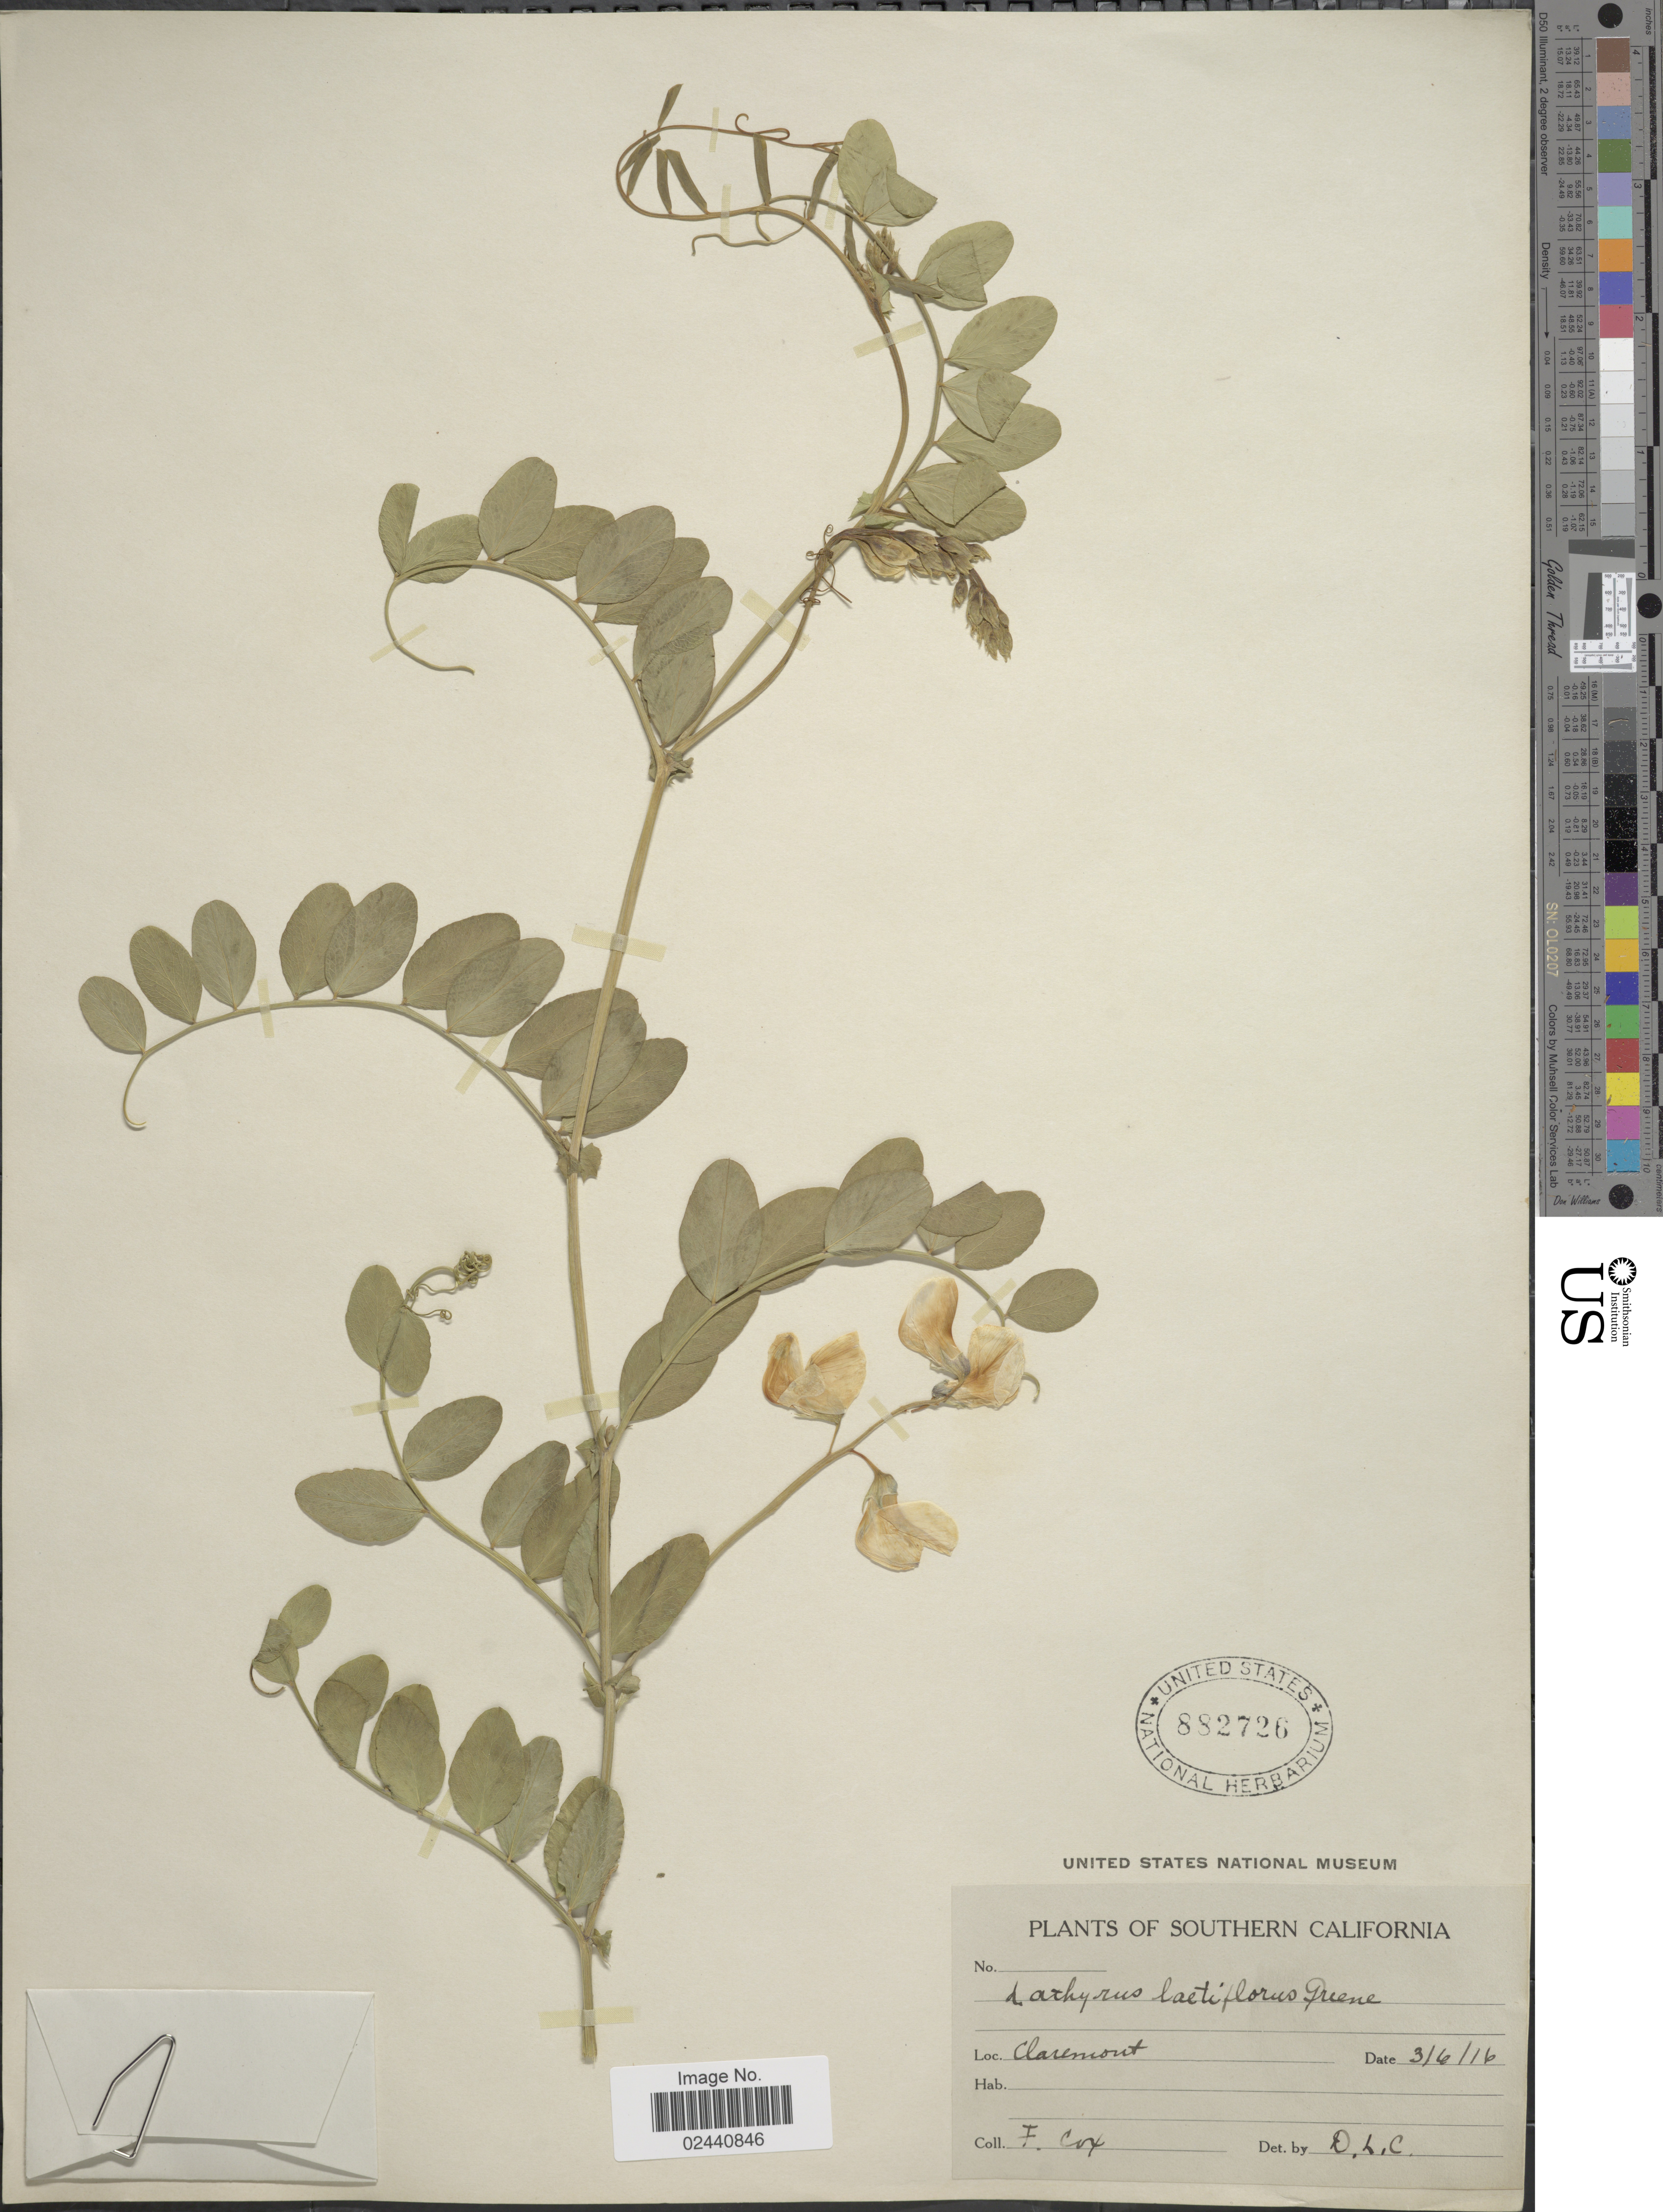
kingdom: Plantae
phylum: Tracheophyta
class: Magnoliopsida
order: Fabales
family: Fabaceae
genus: Lathyrus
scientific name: Lathyrus laetiflorus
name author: Greene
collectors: F. Cox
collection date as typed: Transcribed d/m/y: 6/3/16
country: United States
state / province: California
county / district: Los Angeles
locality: Southern California, Claremont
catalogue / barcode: US 882726